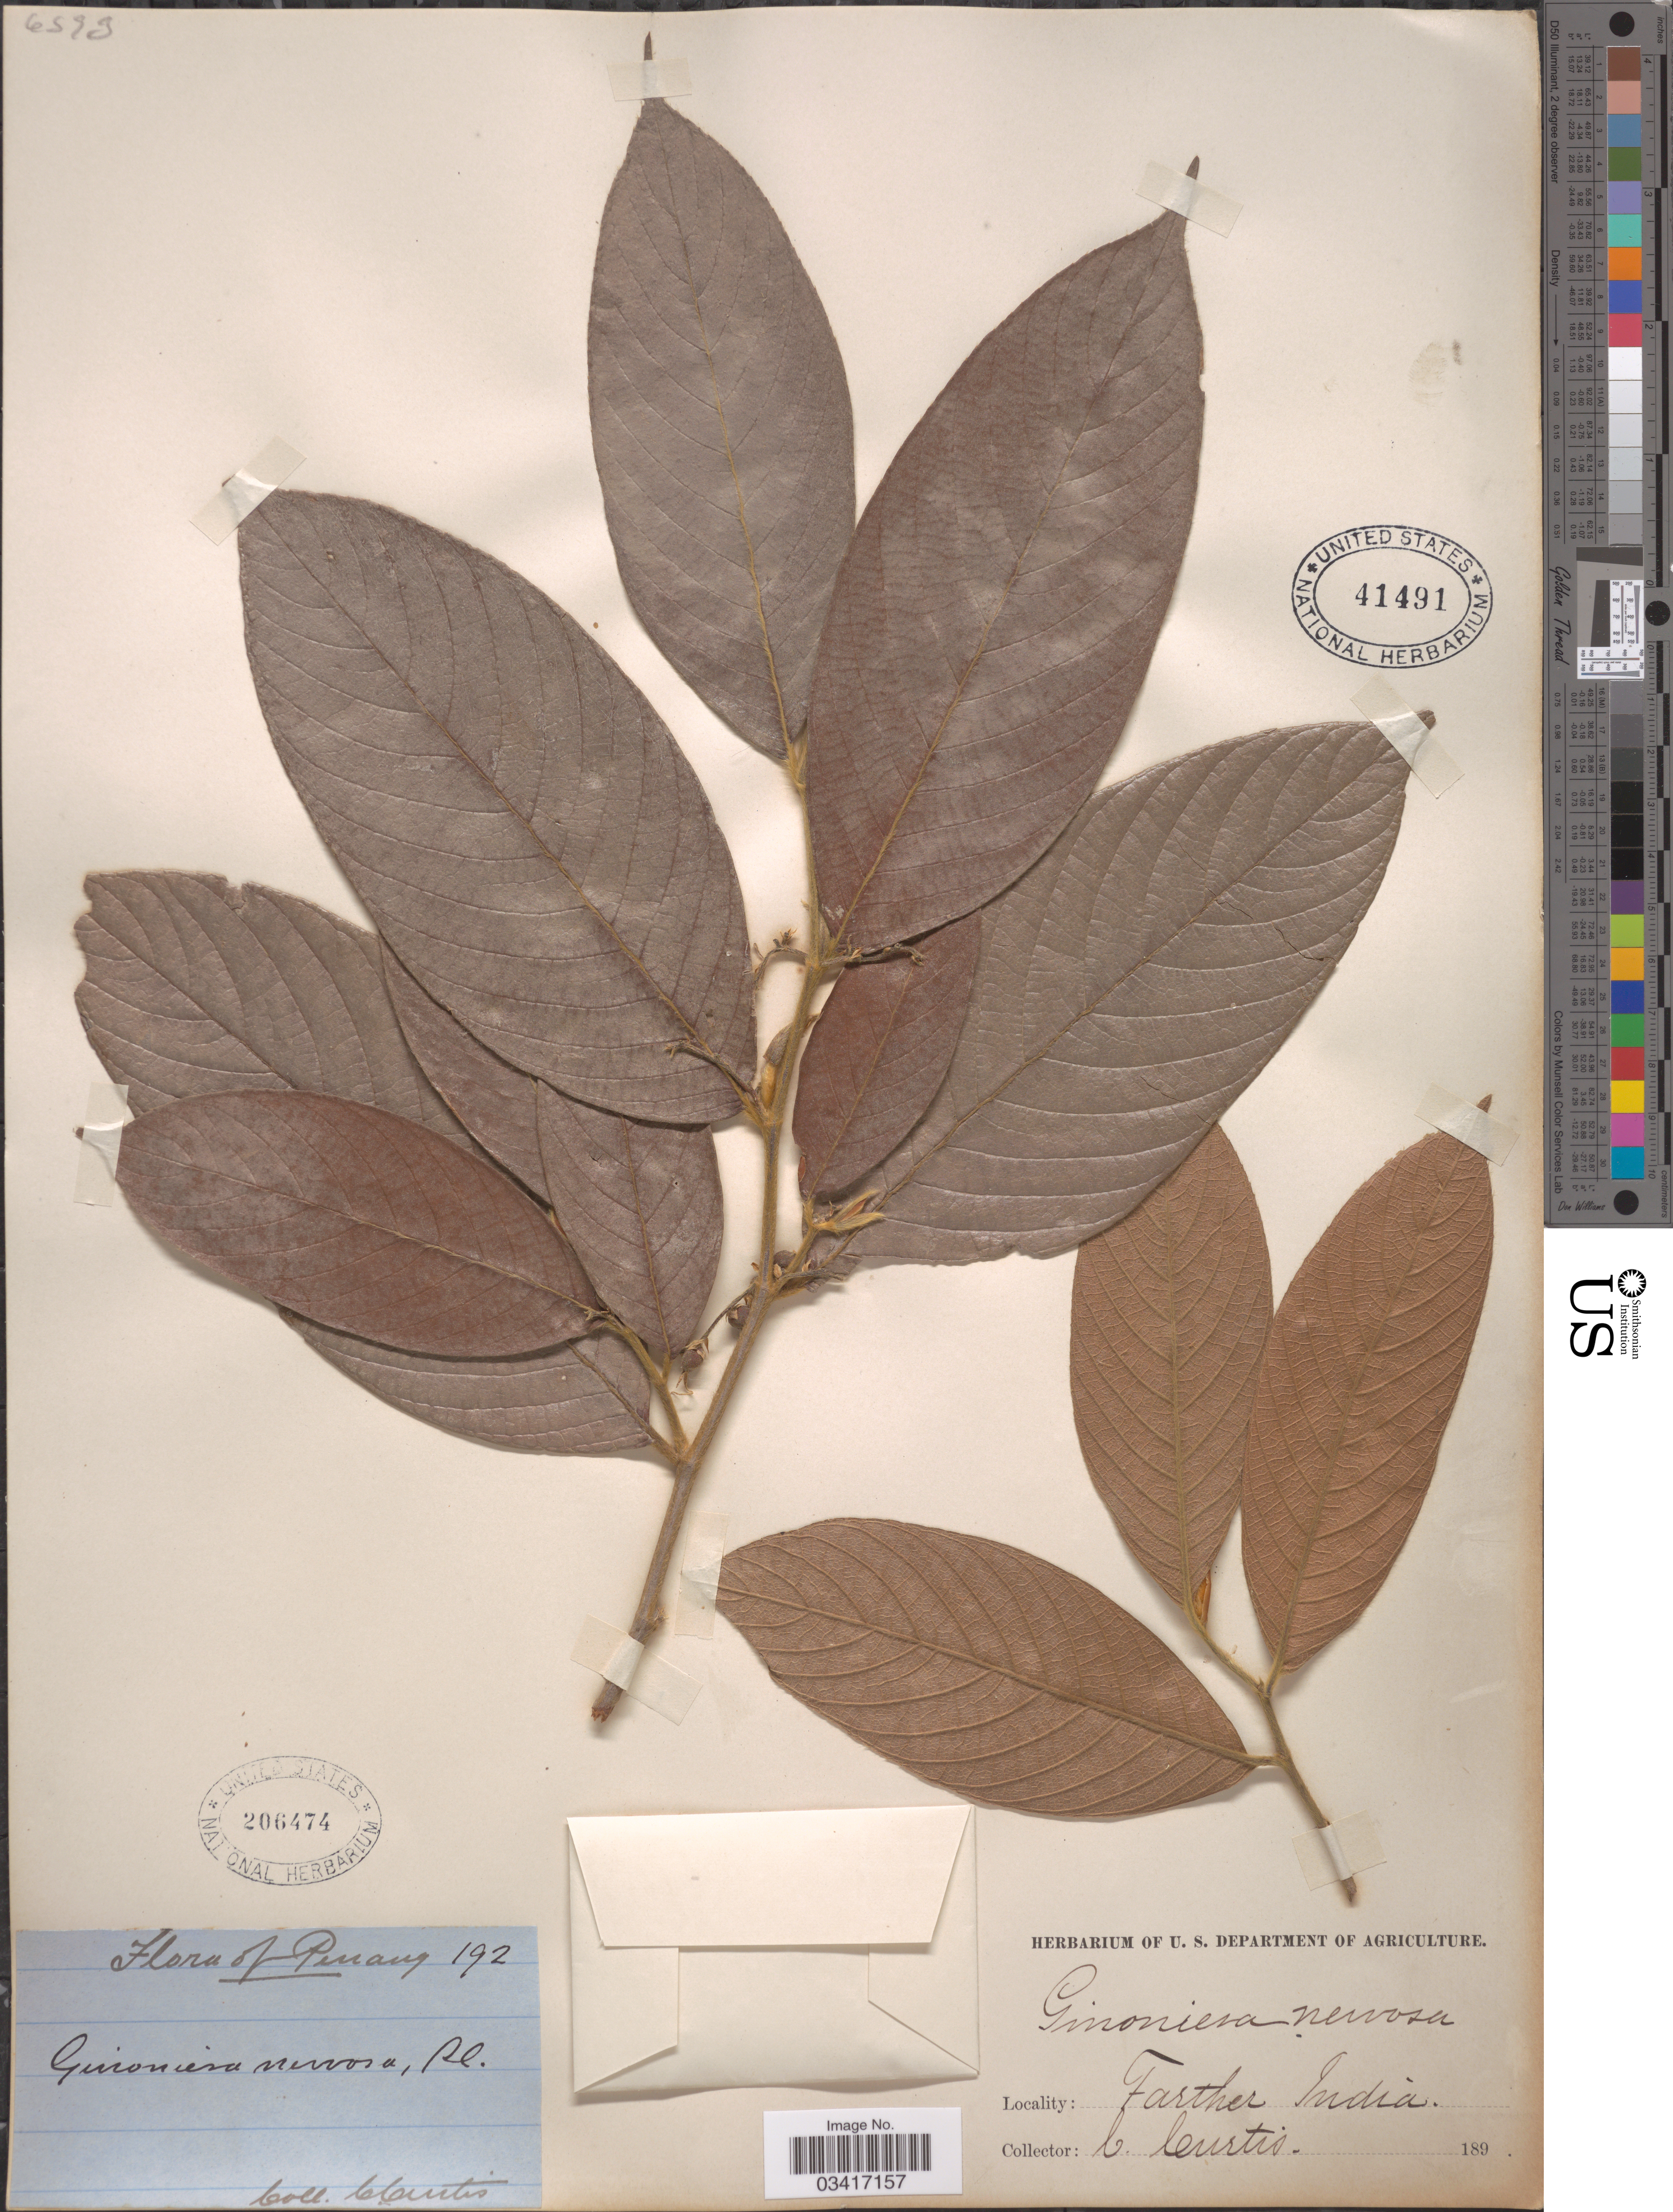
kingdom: Plantae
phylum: Tracheophyta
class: Magnoliopsida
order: Rosales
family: Cannabaceae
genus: Gironniera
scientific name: Gironniera nervosa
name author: Planch.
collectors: C. Curtis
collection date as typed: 189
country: Malaysia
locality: Farther India.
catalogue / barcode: US 41491-2